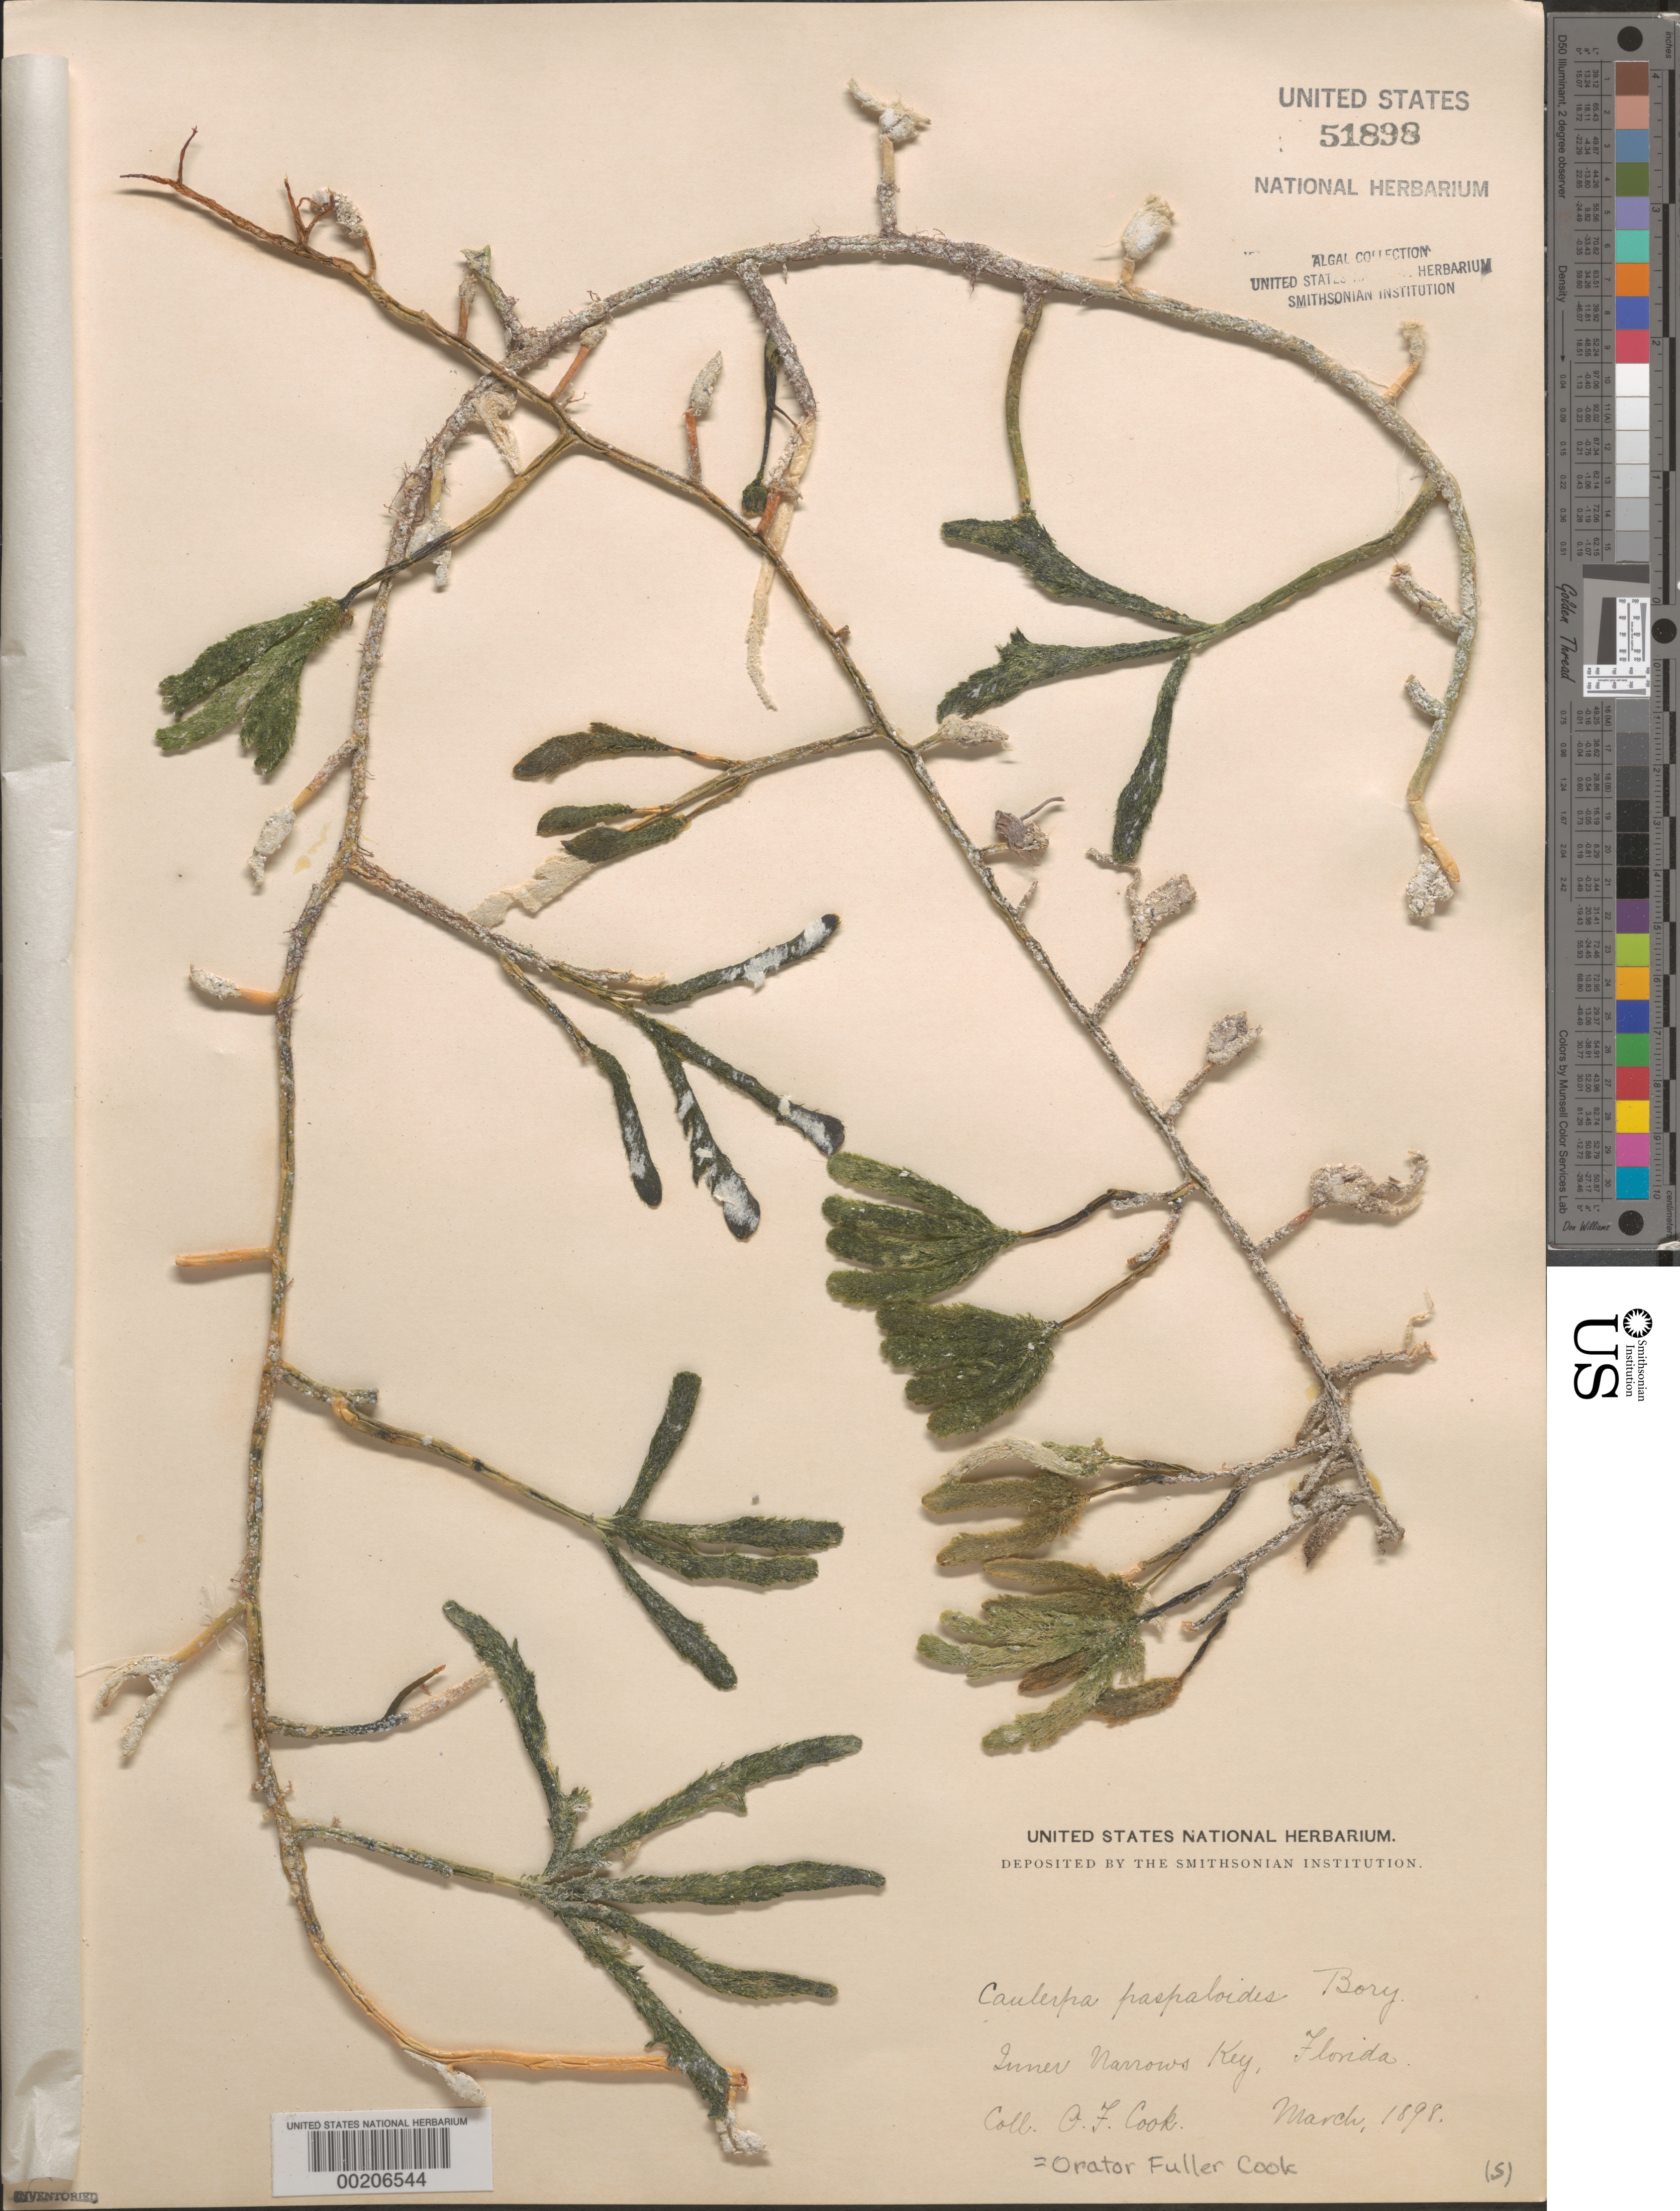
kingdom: Plantae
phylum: Chlorophyta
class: Ulvophyceae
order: Bryopsidales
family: Caulerpaceae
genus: Caulerpa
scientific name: Caulerpa paspaloides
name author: (Bory) Grev.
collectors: O. F. Cook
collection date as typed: Mar 1898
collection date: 1898-03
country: United States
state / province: Florida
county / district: Monroe County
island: "Inner Narrows Key"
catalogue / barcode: US 51898